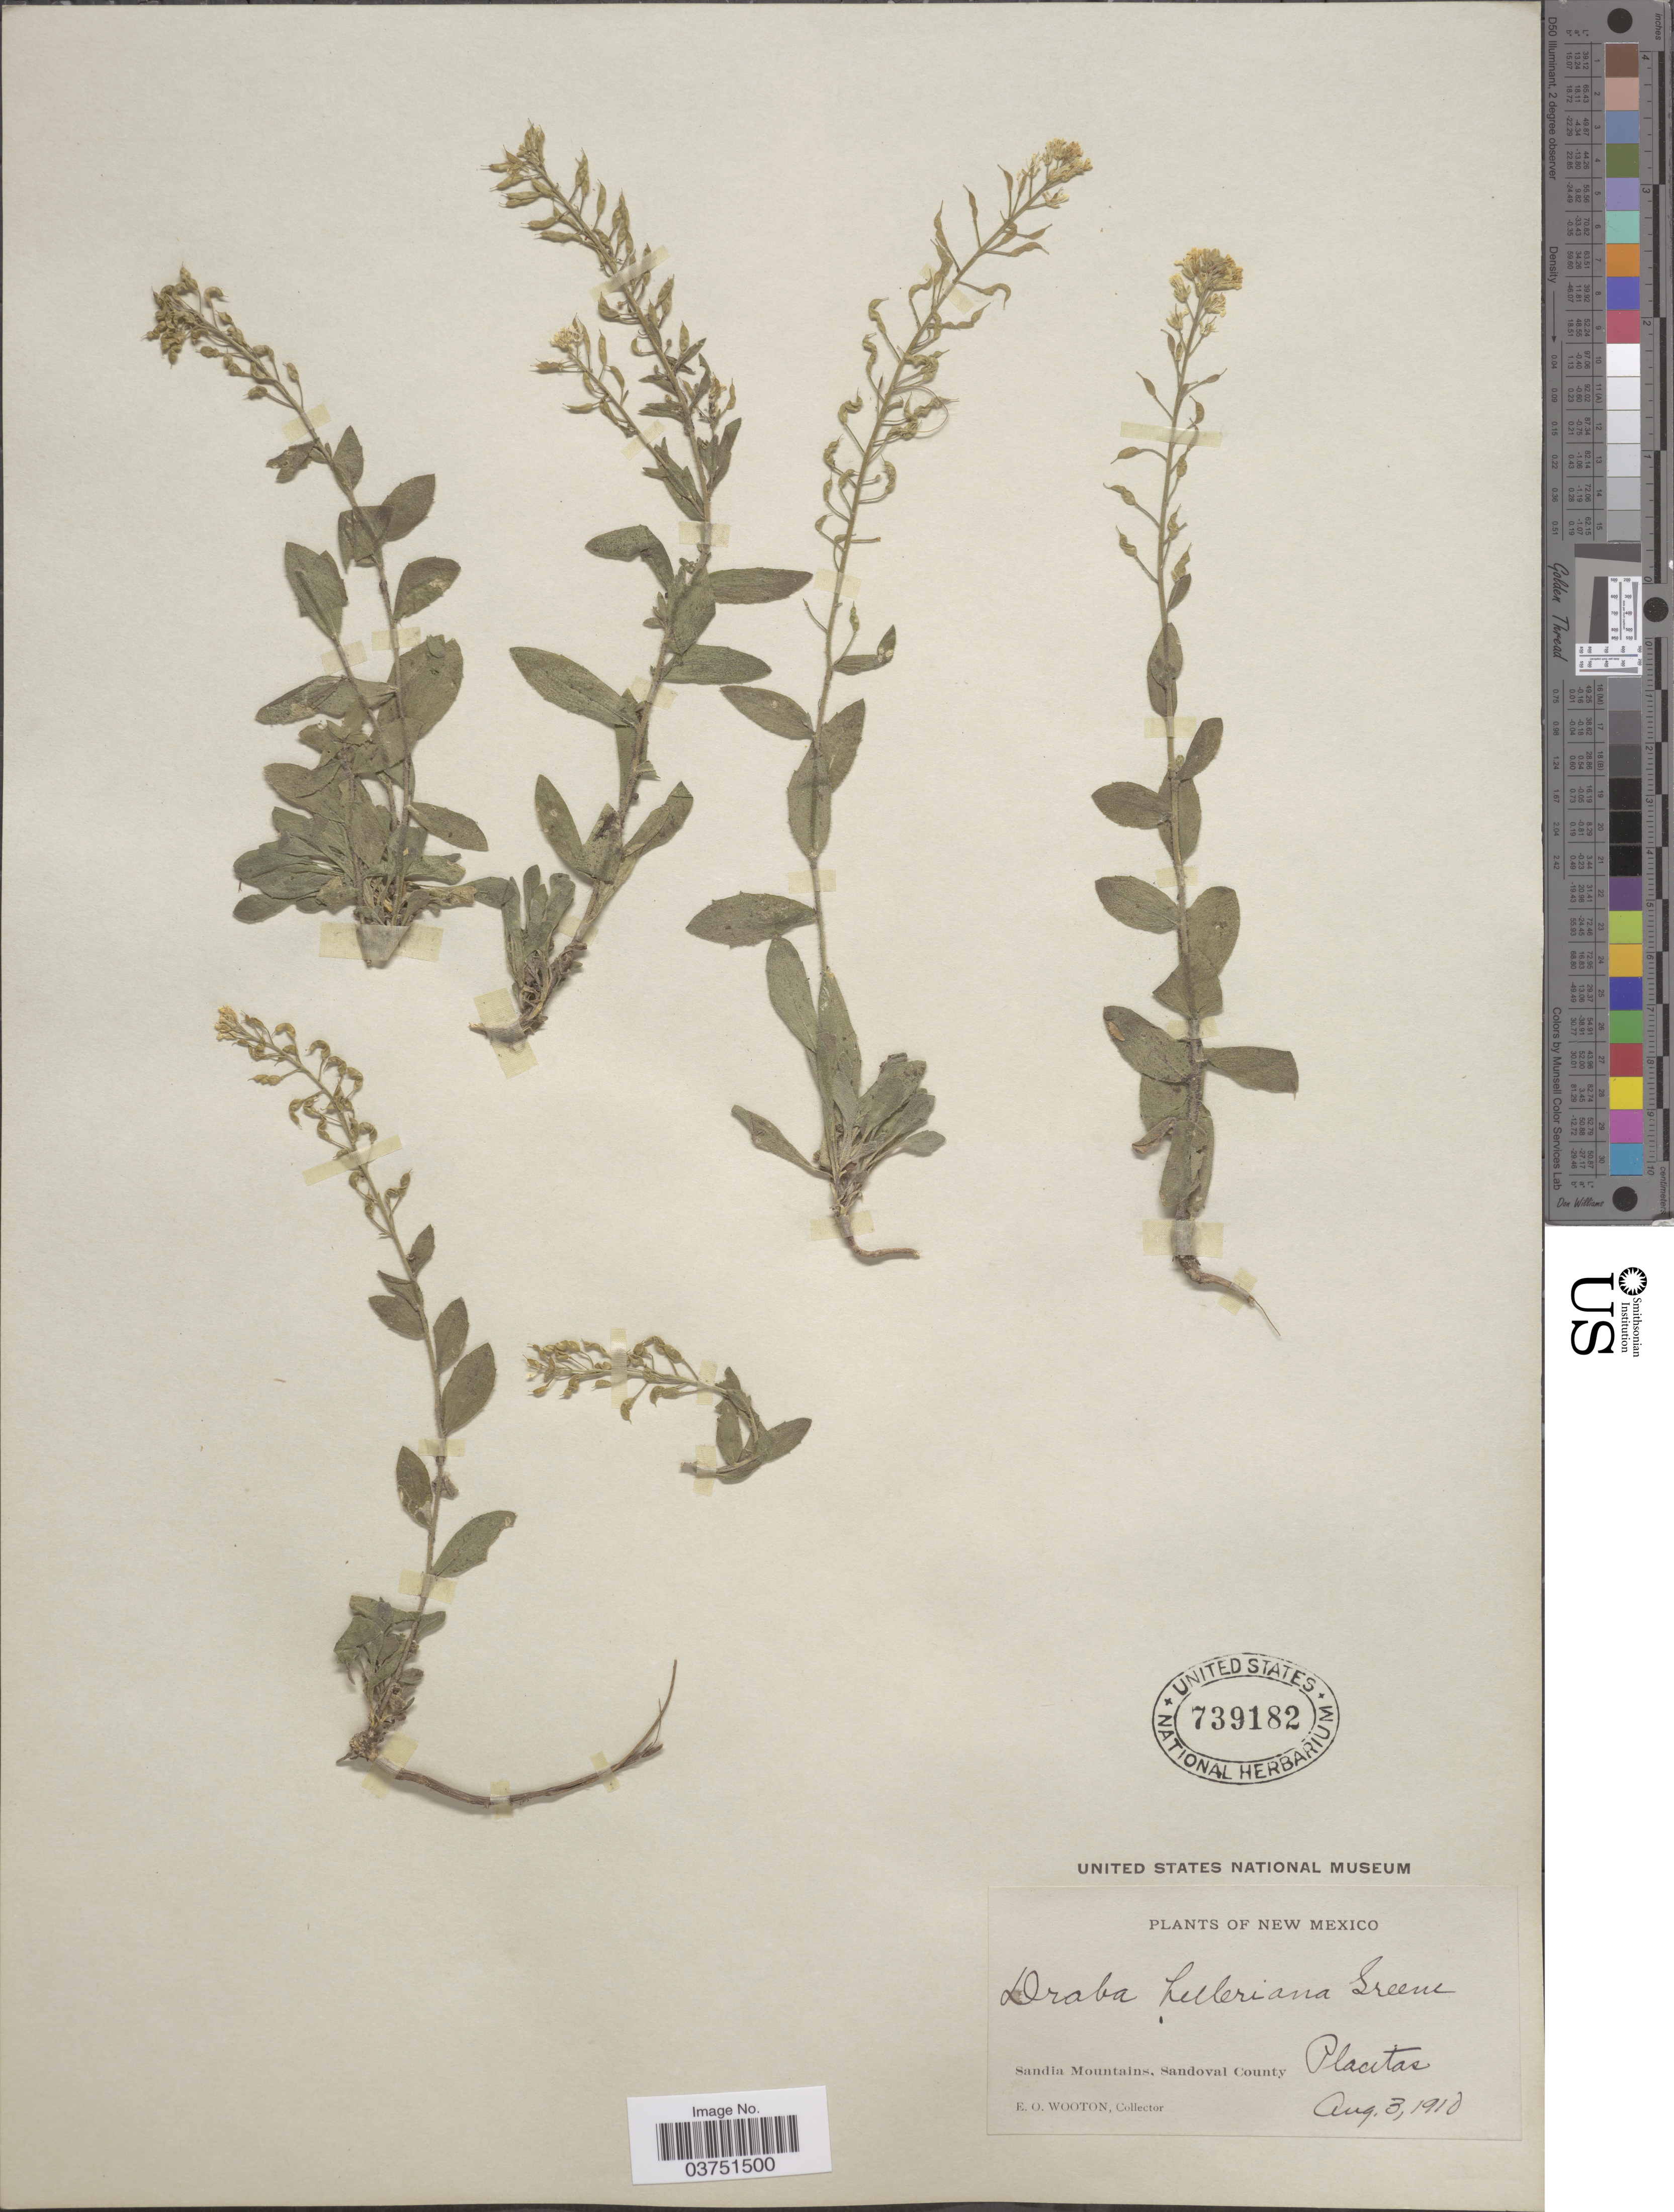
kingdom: Plantae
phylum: Tracheophyta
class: Magnoliopsida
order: Brassicales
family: Brassicaceae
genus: Draba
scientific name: Draba helleriana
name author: Greene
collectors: E. O. Wooton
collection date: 1910-08-03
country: United States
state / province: New Mexico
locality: Sandia Mountains, Sandoval County, Placitas.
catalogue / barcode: US 739182